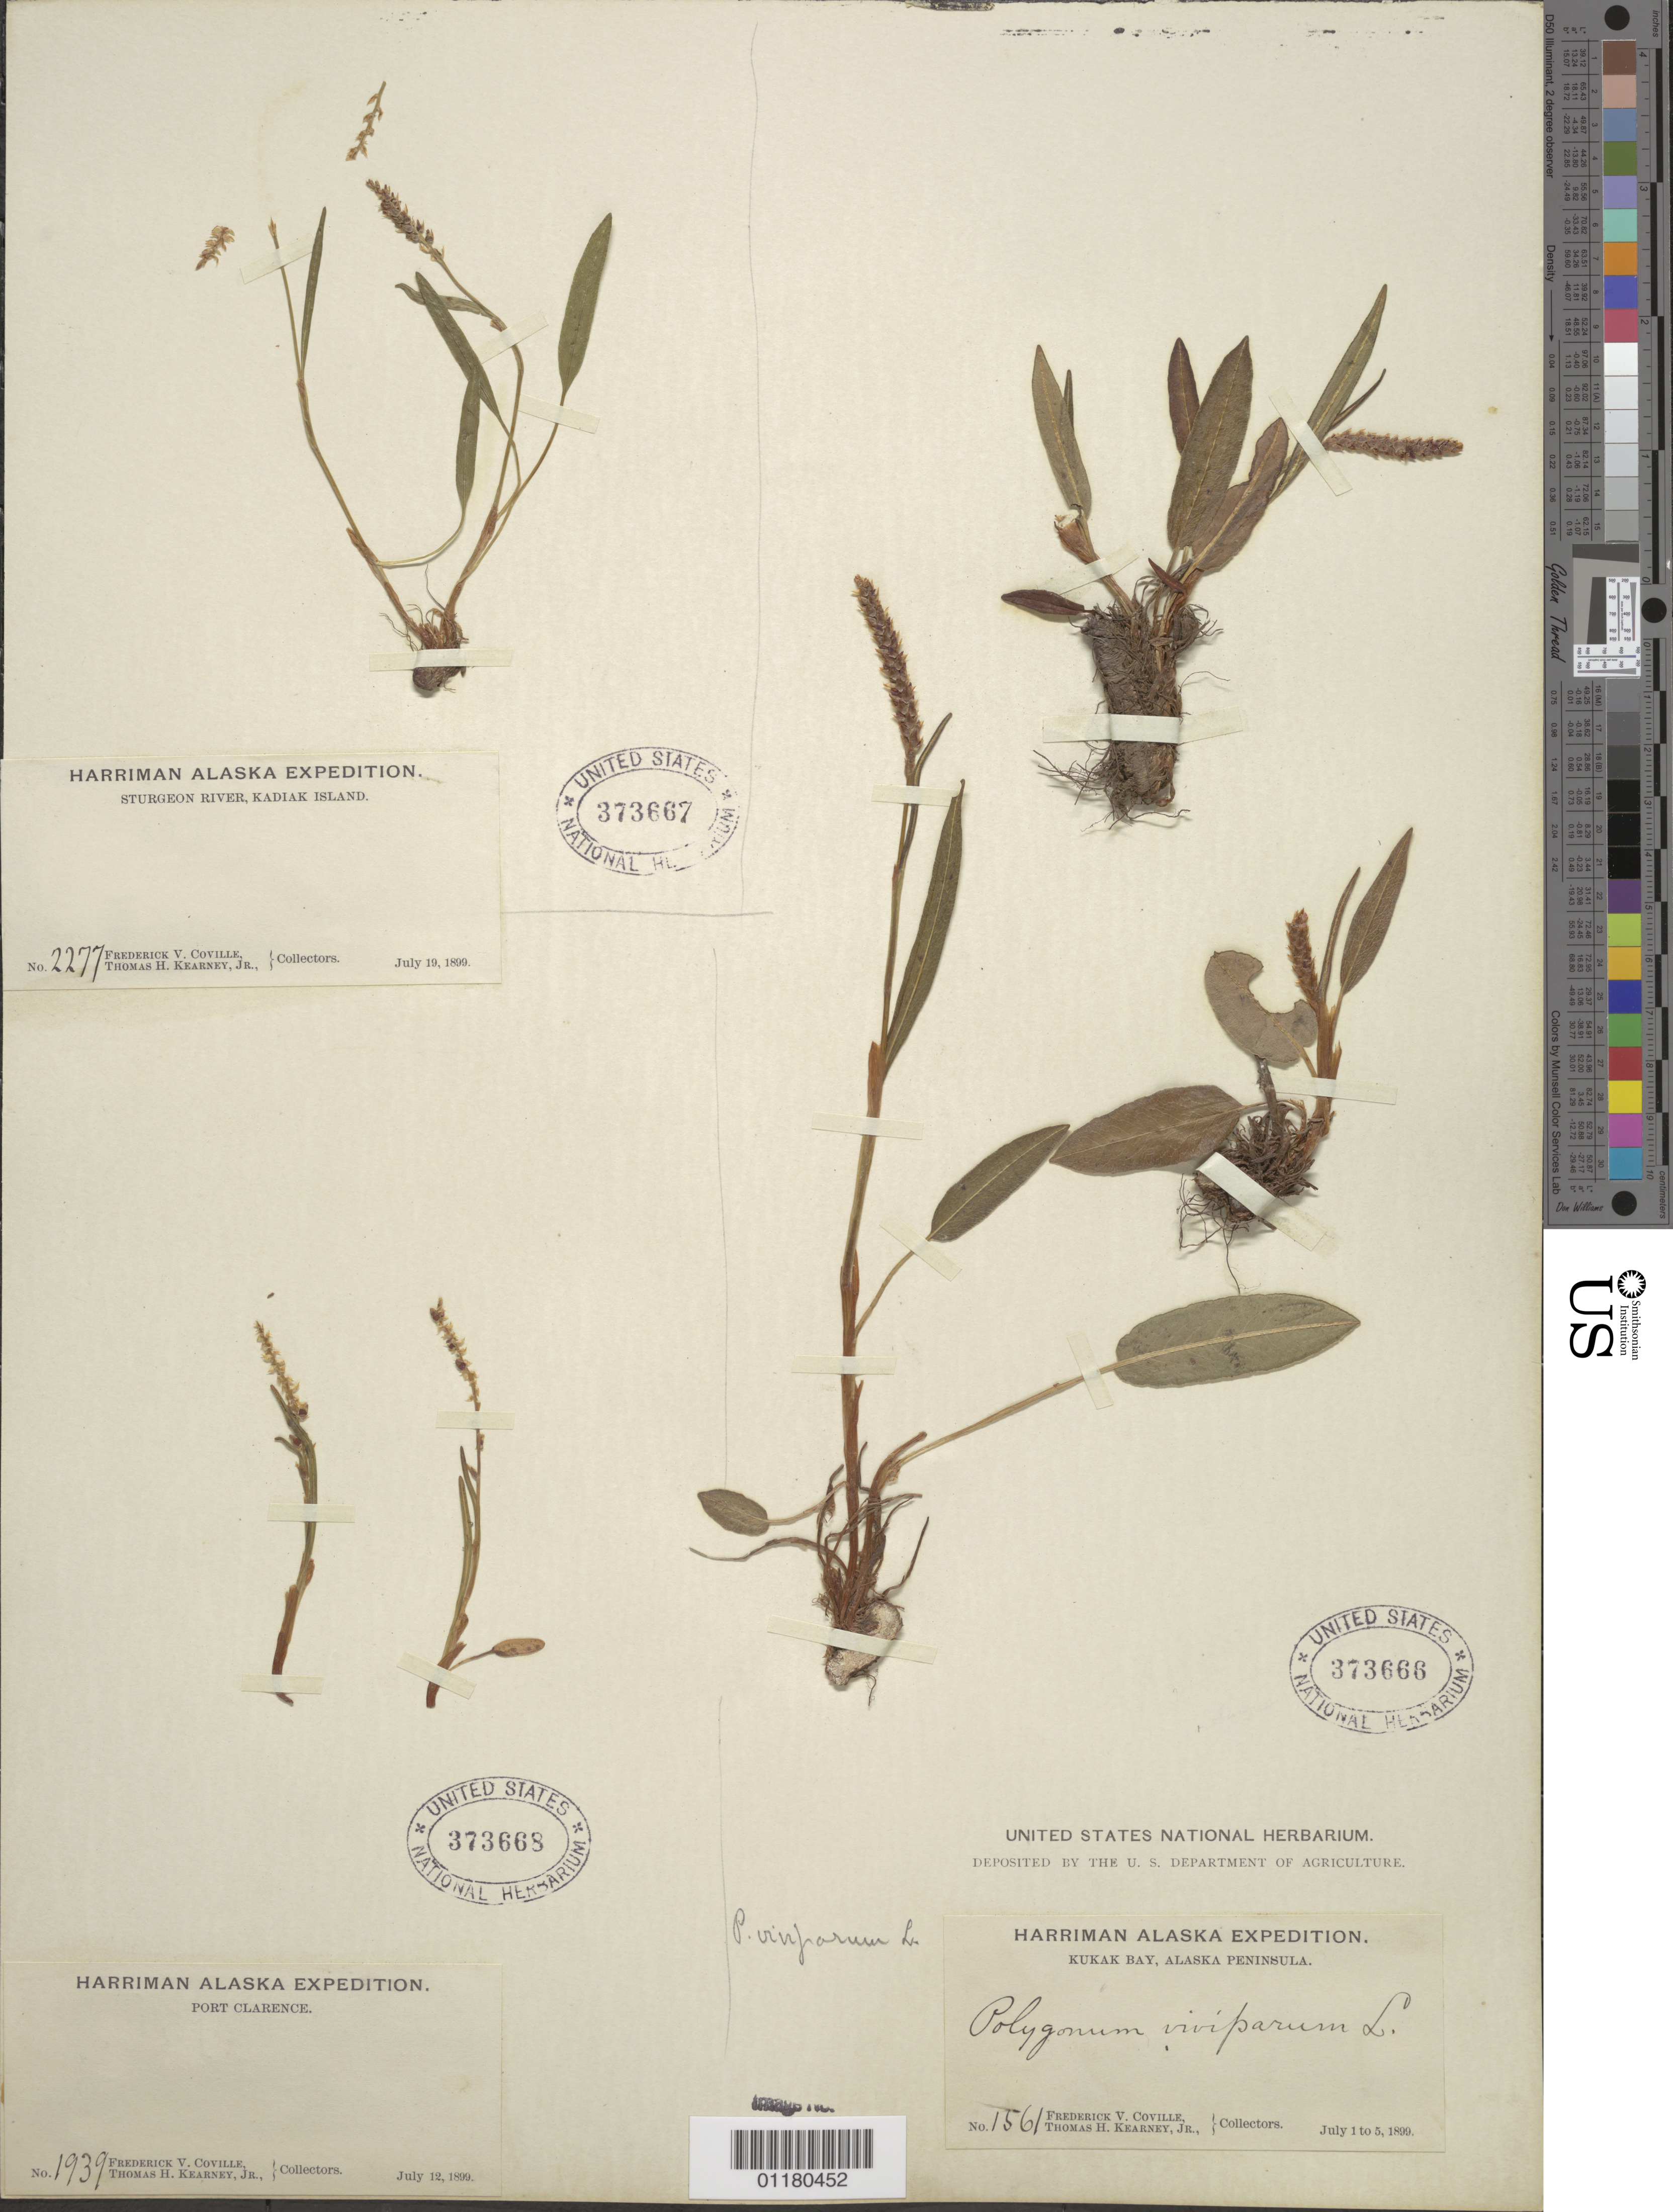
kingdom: Plantae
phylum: Tracheophyta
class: Magnoliopsida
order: Caryophyllales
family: Polygonaceae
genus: Bistorta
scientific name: Bistorta vivipara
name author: (L.) Delarbre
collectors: F. V. Coville & T. H. Kearney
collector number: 1939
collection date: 1899-07-12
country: United States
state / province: Alaska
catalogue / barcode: US 373668-3